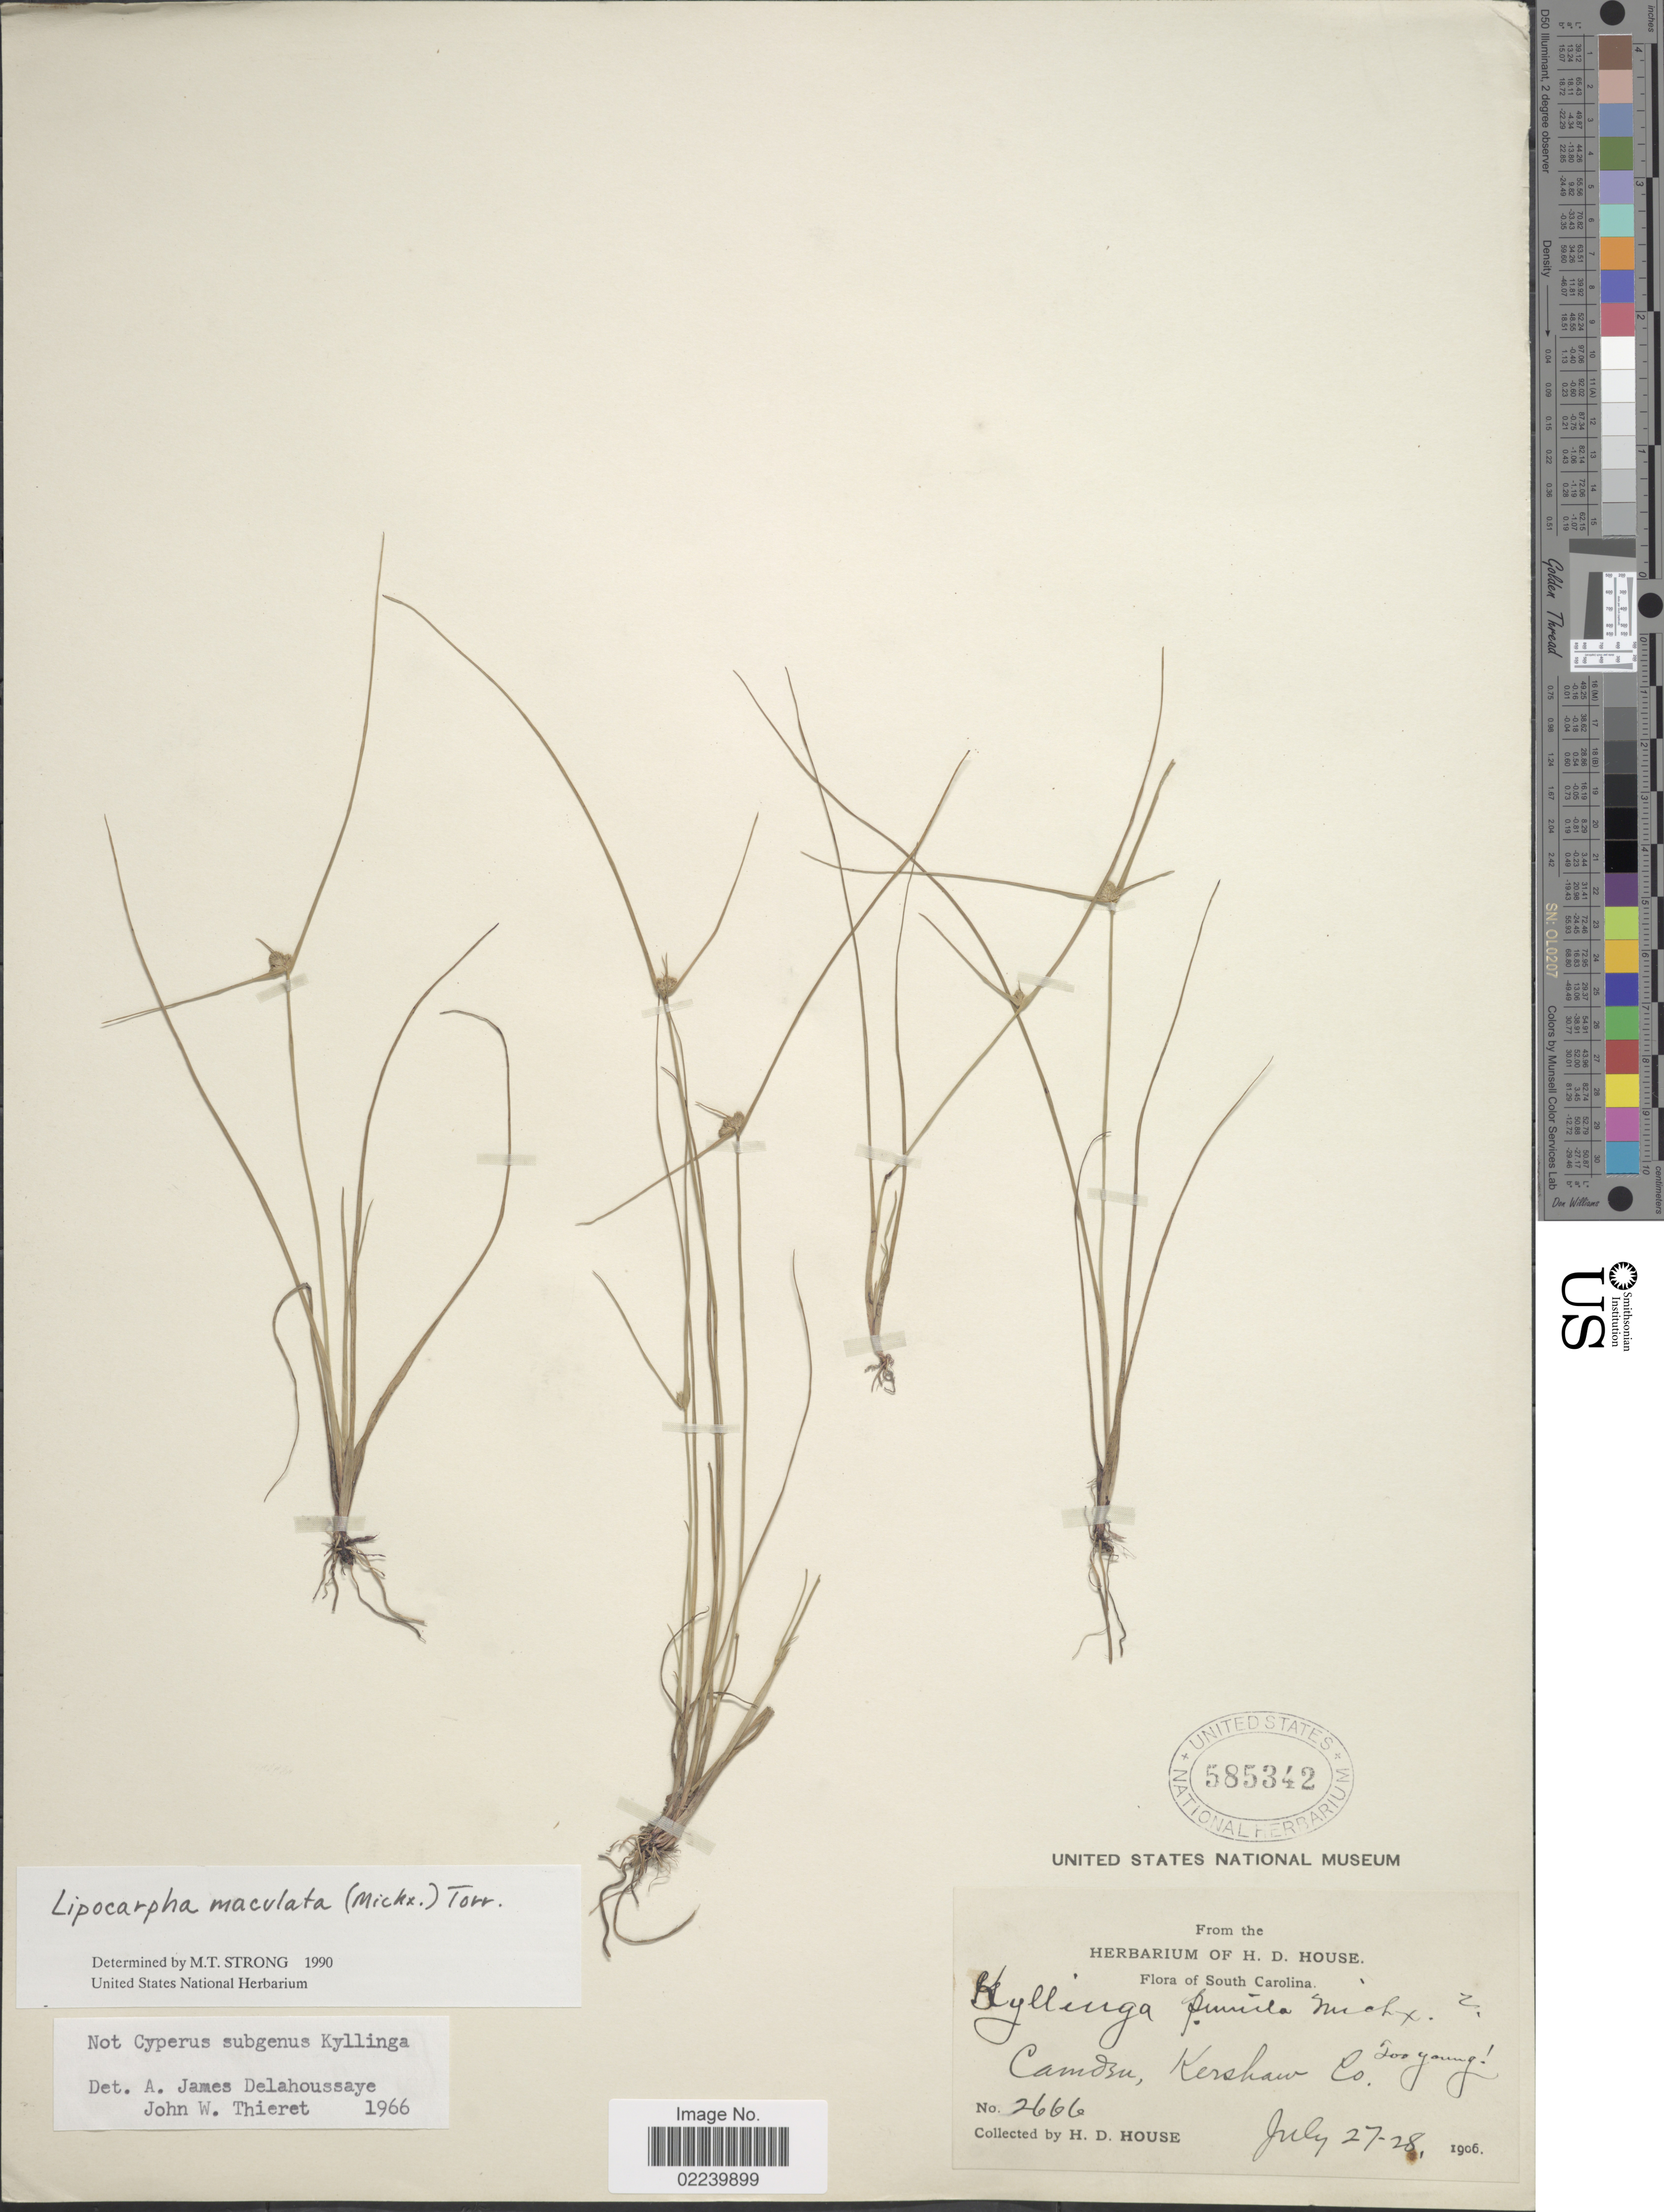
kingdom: Plantae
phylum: Tracheophyta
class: Liliopsida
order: Poales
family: Cyperaceae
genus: Cyperus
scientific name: Cyperus neotropicalis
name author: Alain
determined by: Strong, M. T., (US), Smithsonian Institution - National Museum of Natural History (UNITED STATES)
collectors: H. D. House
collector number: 2666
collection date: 1906-07-27/1906-07-28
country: United States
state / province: South Carolina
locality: Camden, Kershaw Co.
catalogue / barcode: US 585342